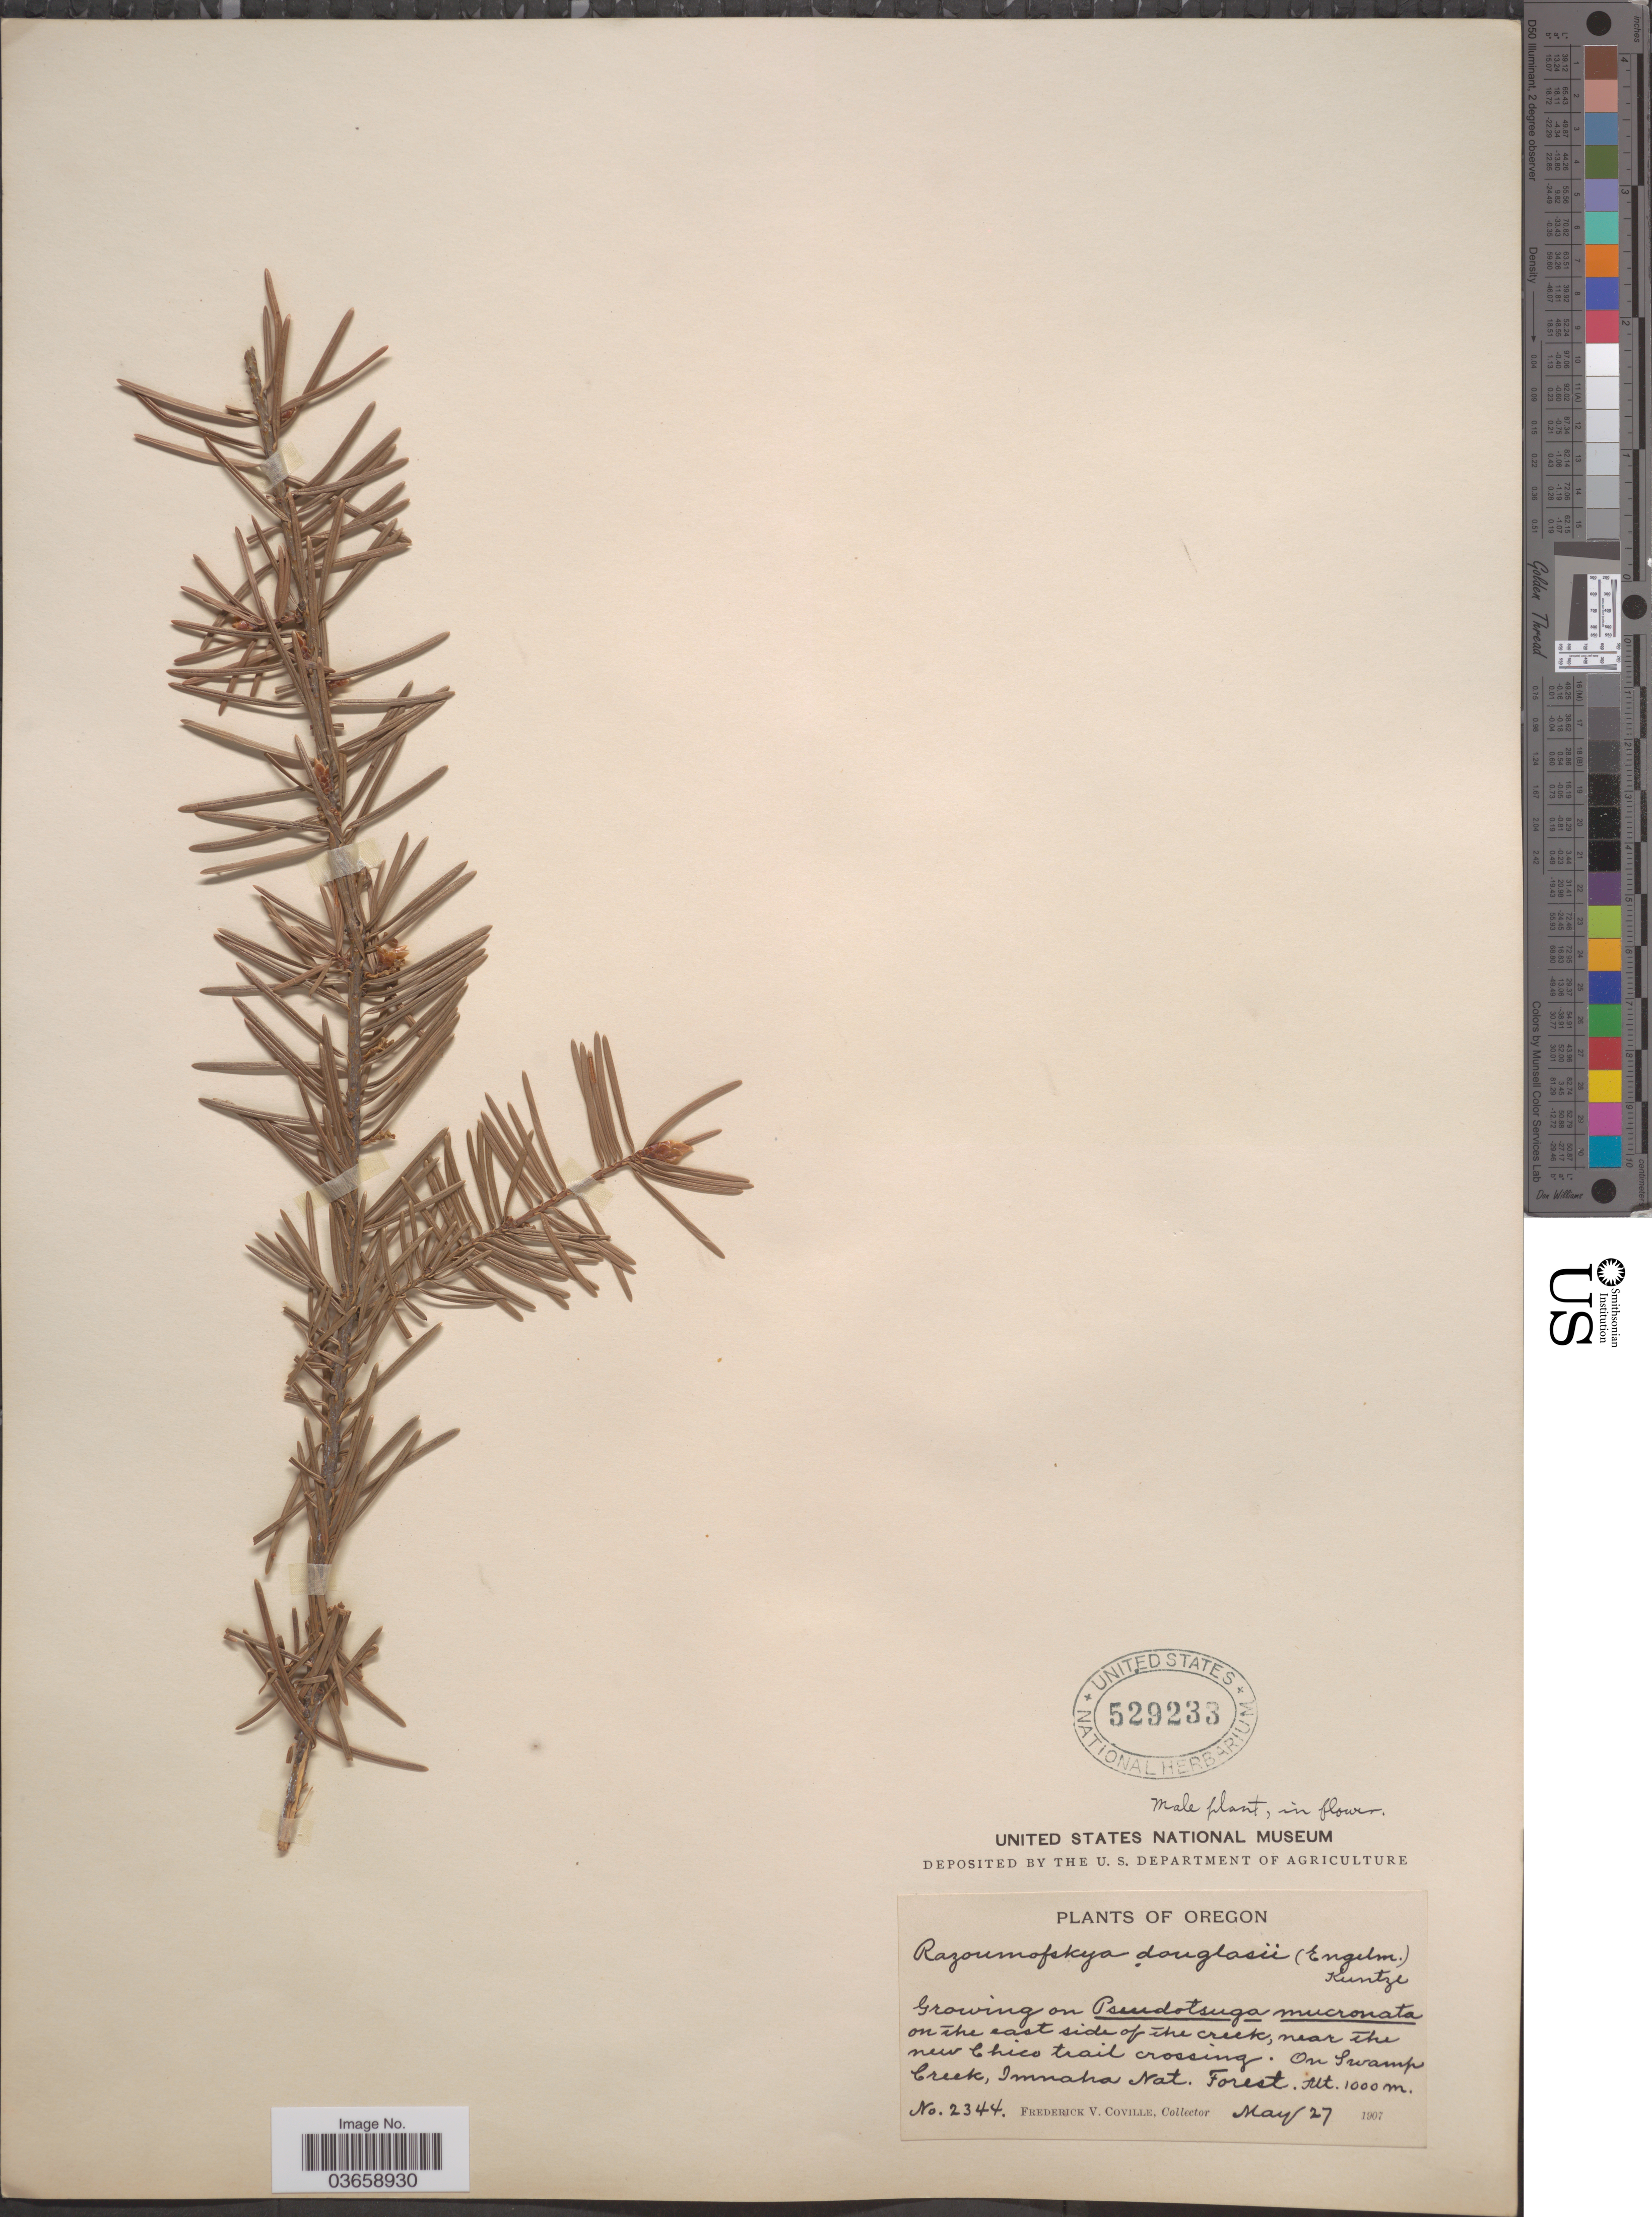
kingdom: Plantae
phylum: Tracheophyta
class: Magnoliopsida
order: Santalales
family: Viscaceae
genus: Arceuthobium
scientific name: Arceuthobium douglasii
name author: Engelm. in G.M. Wheeler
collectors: F. V. Coville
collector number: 2344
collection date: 1907-05-27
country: United States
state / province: Oregon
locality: On the east side of the creek, near the new Chico trail crossing. On Swamp Creek, Imnaha Nat. Forest.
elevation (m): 1000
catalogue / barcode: US 529233